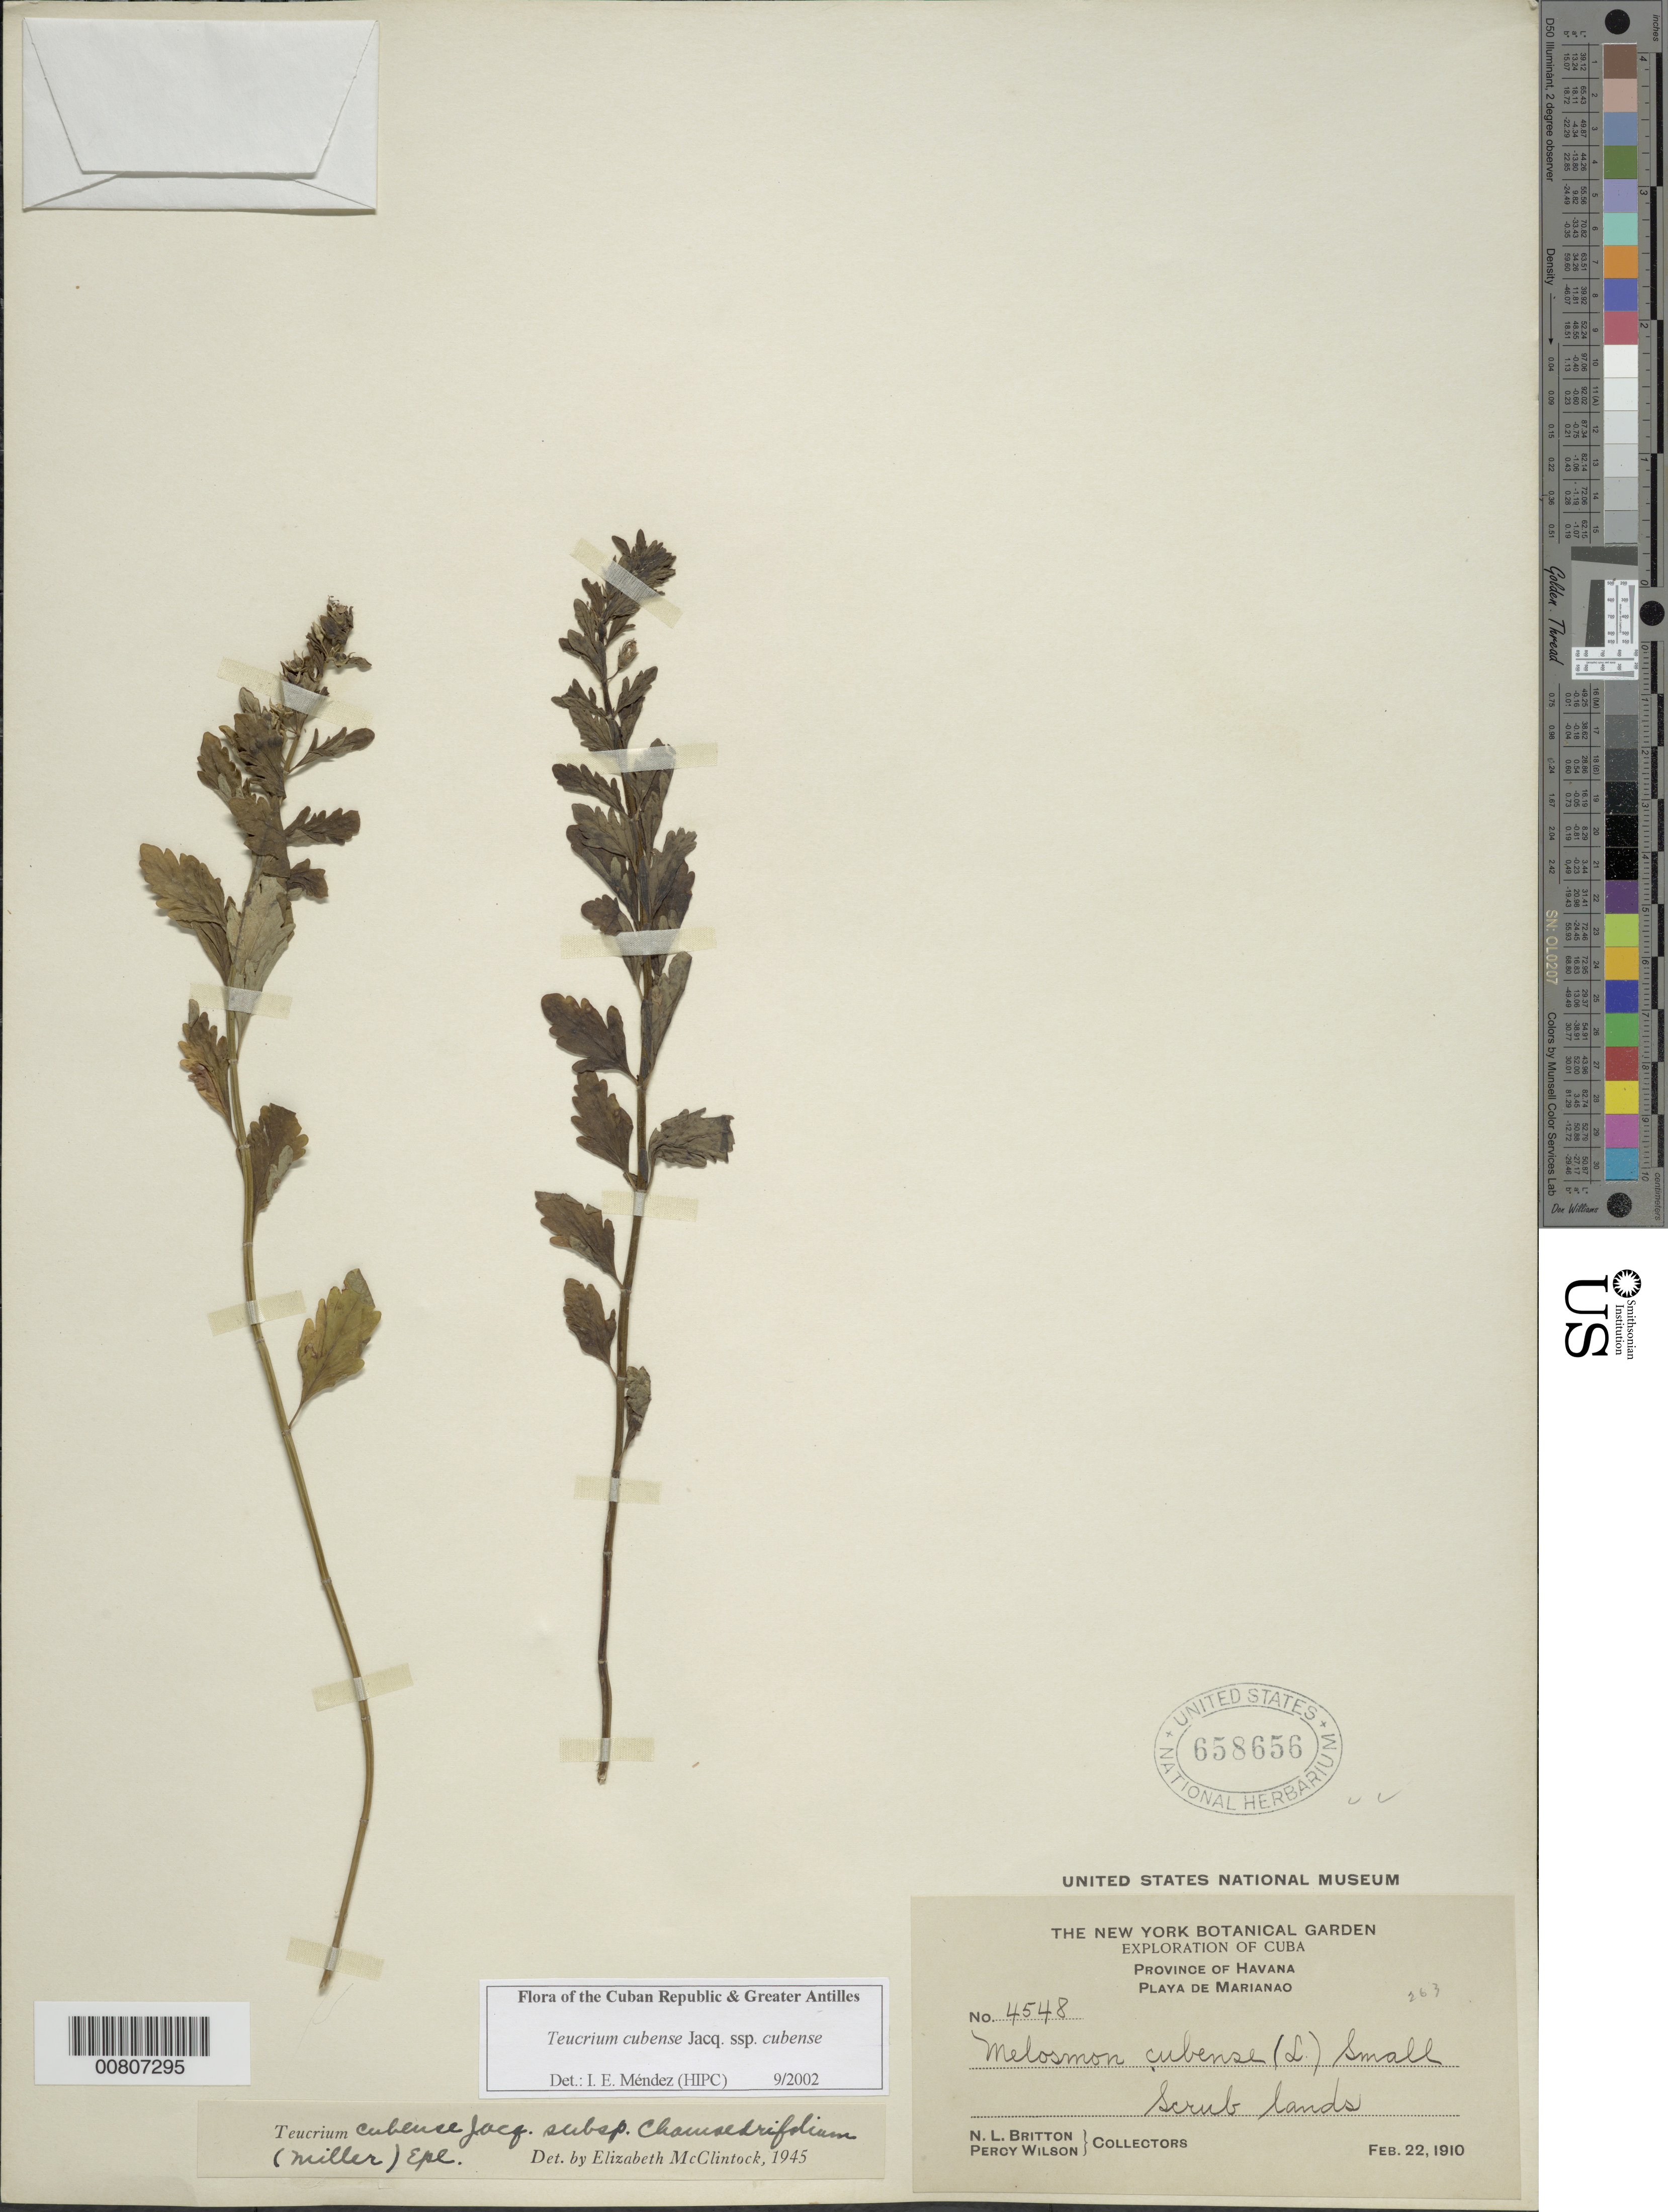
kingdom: Plantae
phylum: Tracheophyta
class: Magnoliopsida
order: Lamiales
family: Lamiaceae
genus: Teucrium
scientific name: Teucrium cubense subsp. cubense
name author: Jacq.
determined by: Méndez, Isidro E., (HIPC)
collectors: N. Britton & P. Wilson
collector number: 4548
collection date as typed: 22 Feb 1910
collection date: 1910-02-22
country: Cuba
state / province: La Habana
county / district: Municipio Playa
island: Cuba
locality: Playa de Marianao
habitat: Scrub lands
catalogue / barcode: US 658656